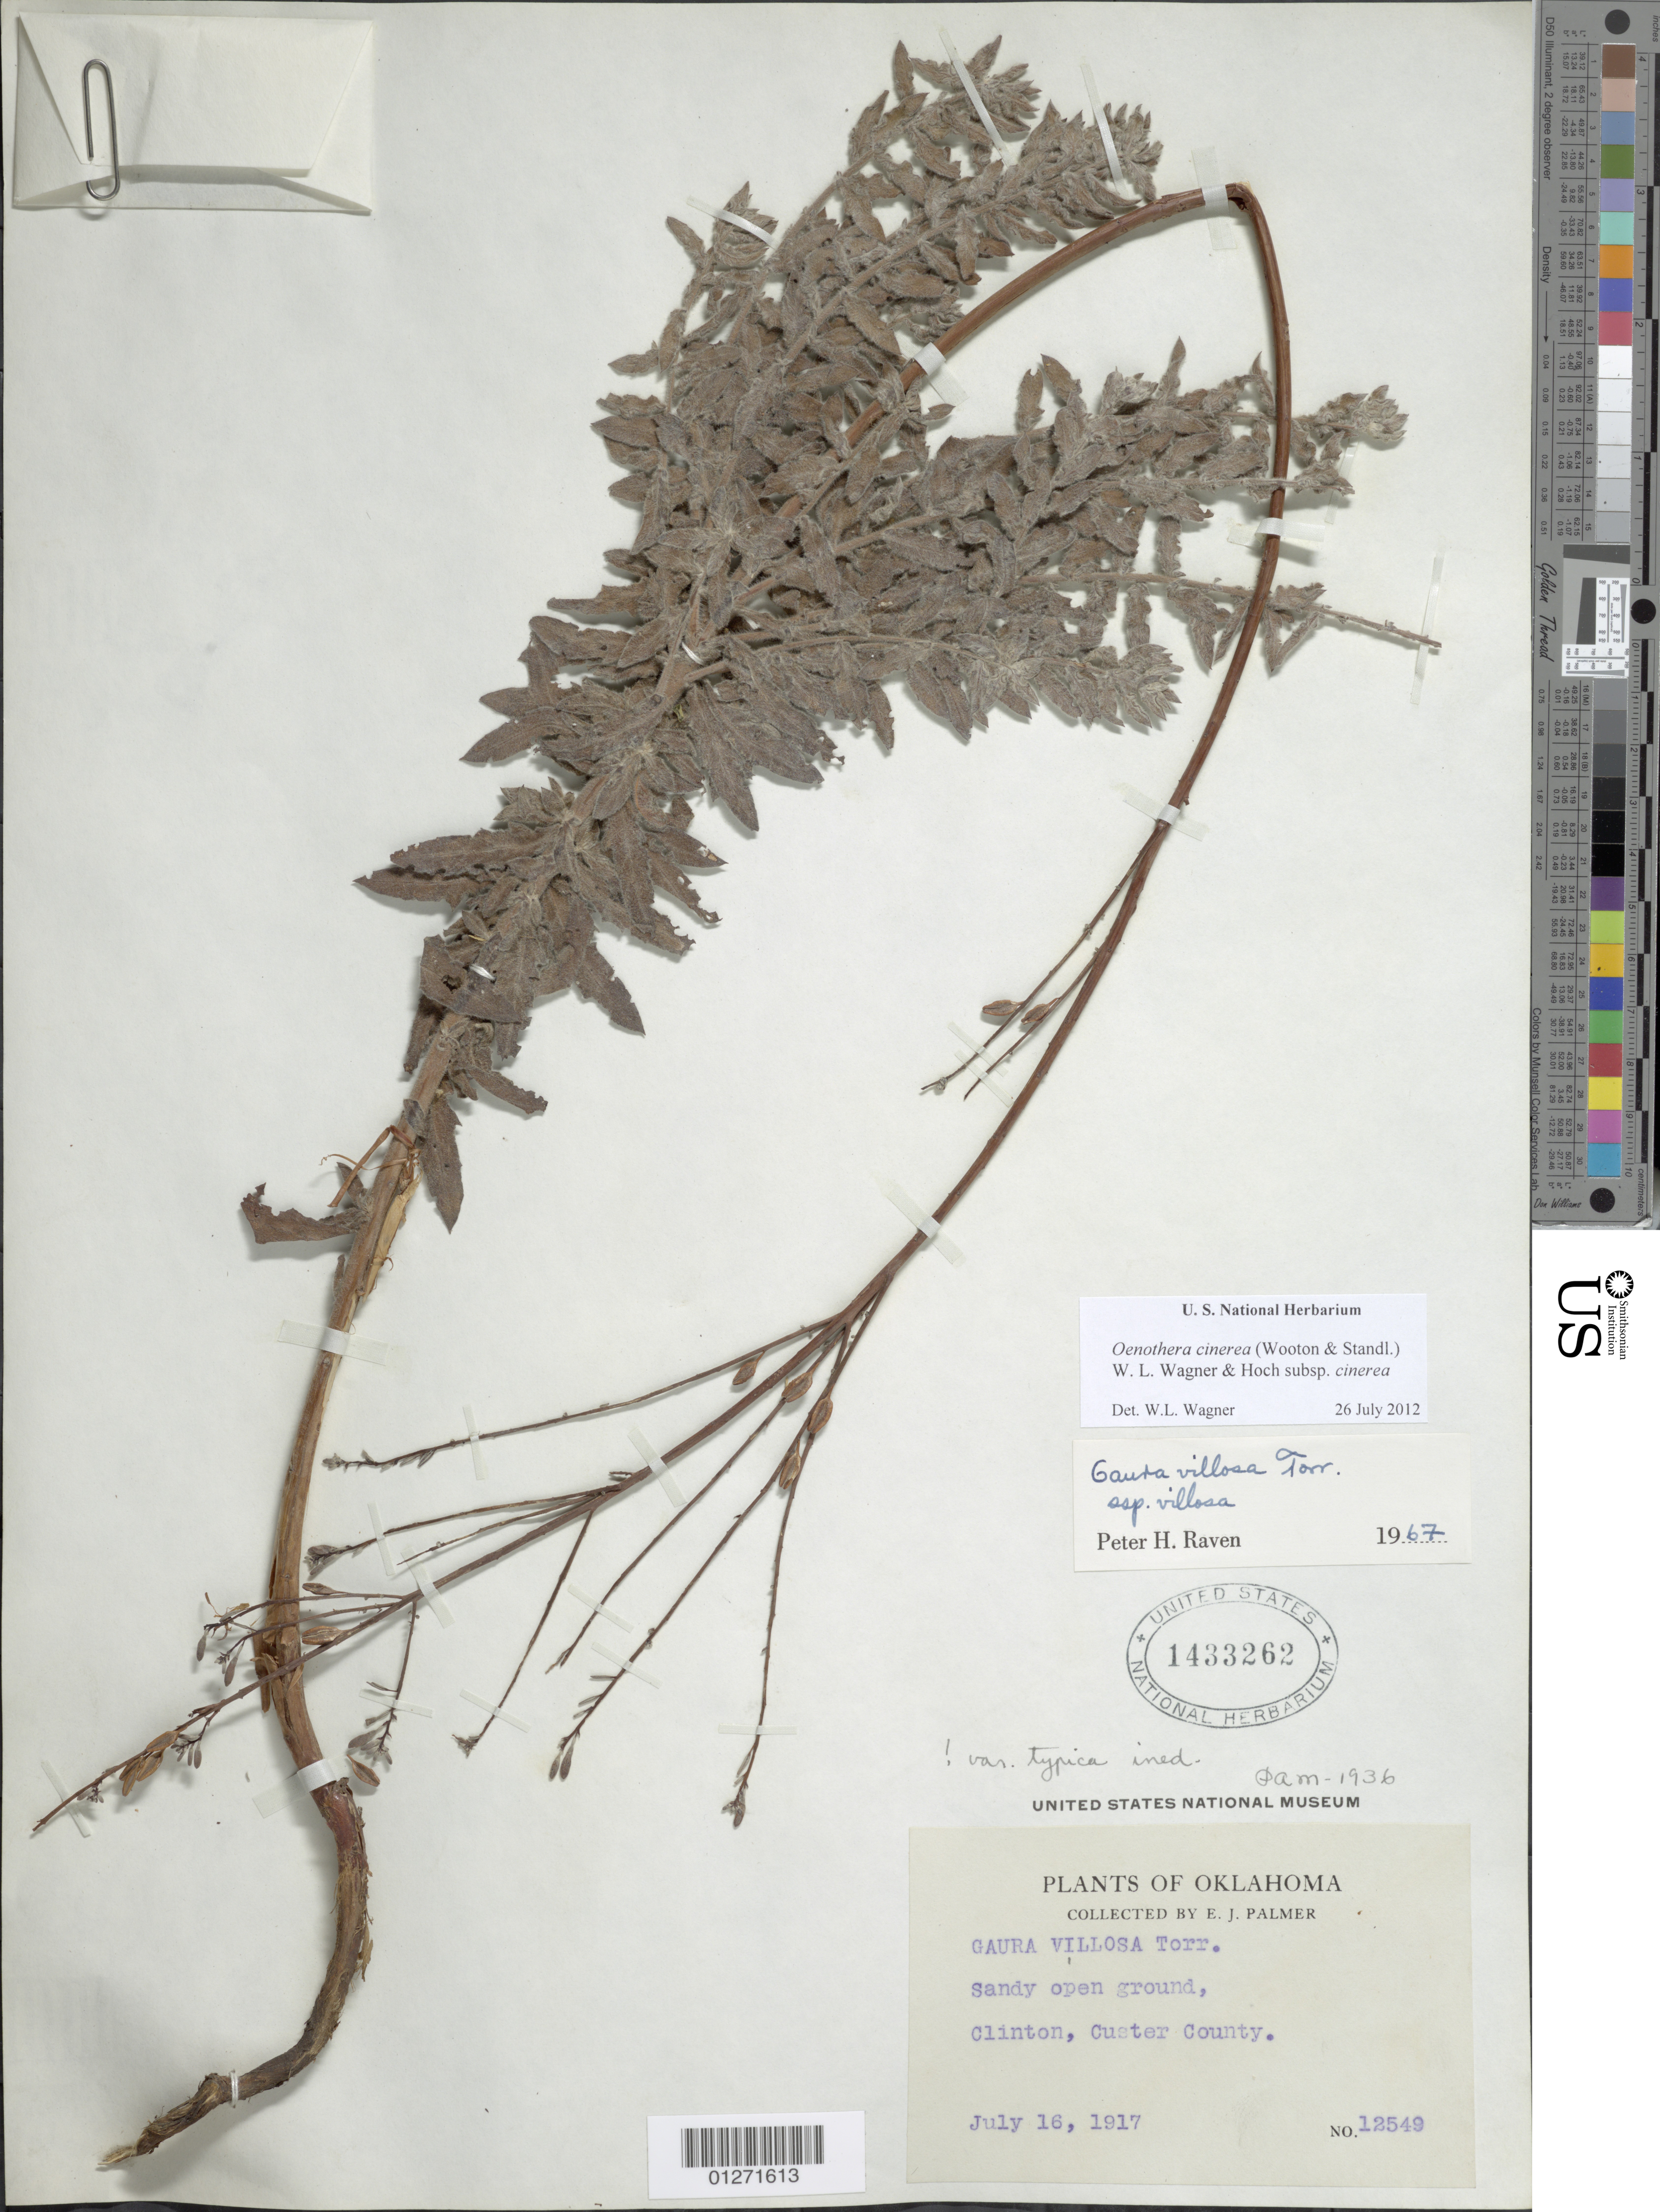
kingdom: Plantae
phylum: Tracheophyta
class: Magnoliopsida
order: Myrtales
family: Onagraceae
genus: Oenothera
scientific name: Oenothera cinerea subsp. cinerea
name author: (Wooton & Standl.) W.L. Wagner & Hoch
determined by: Wagner, W. L., (BOT), Smithsonian Institution - National Museum of Natural History (UNITED STATES)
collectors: E. J. Palmer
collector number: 12549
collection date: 1917-07-16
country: United States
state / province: Oklahoma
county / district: Custer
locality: Clinton.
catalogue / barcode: US 1433262